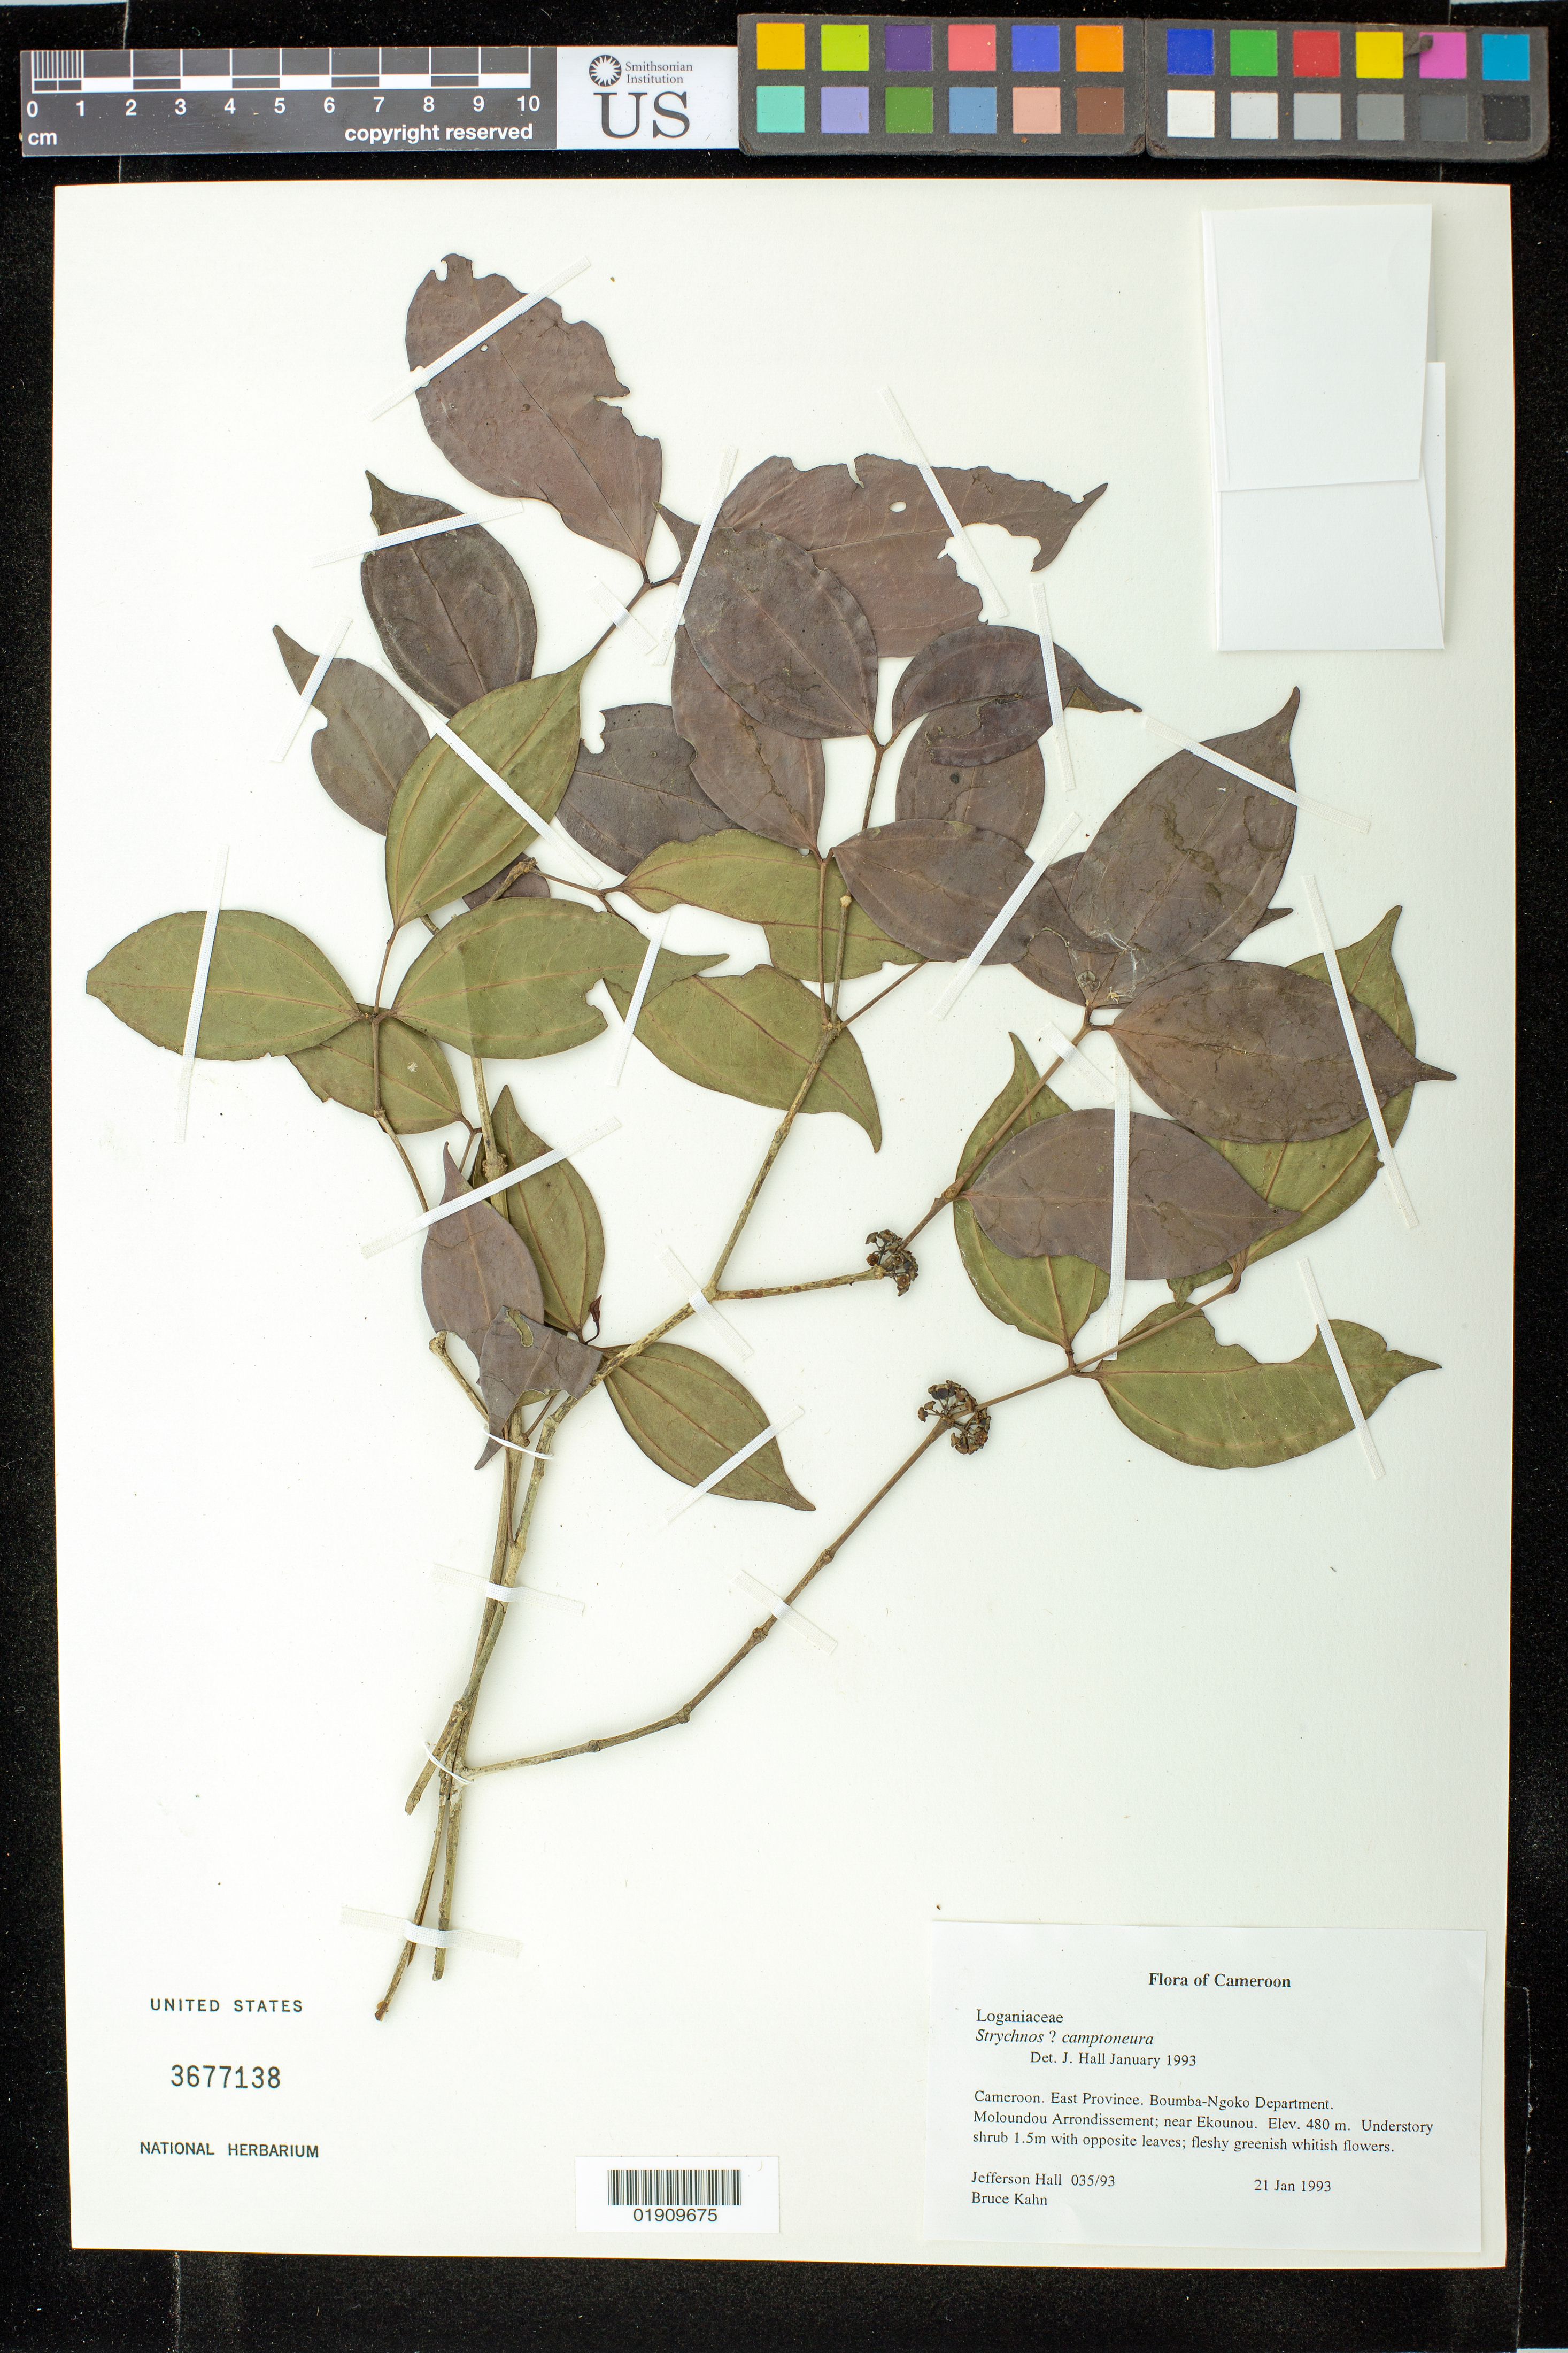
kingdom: Plantae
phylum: Tracheophyta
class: Magnoliopsida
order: Gentianales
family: Loganiaceae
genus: Strychnos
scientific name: Strychnos camptoneura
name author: Gilg & Busse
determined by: Hall, J.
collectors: J. Hall & B. Khan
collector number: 035/93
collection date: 1993-01-21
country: Cameroon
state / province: Est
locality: Boumba-Ngoko Department. Boumba-Ngoko Department. Moloundou Arroundissement; near Ekounou.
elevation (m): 480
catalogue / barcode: US 3677138